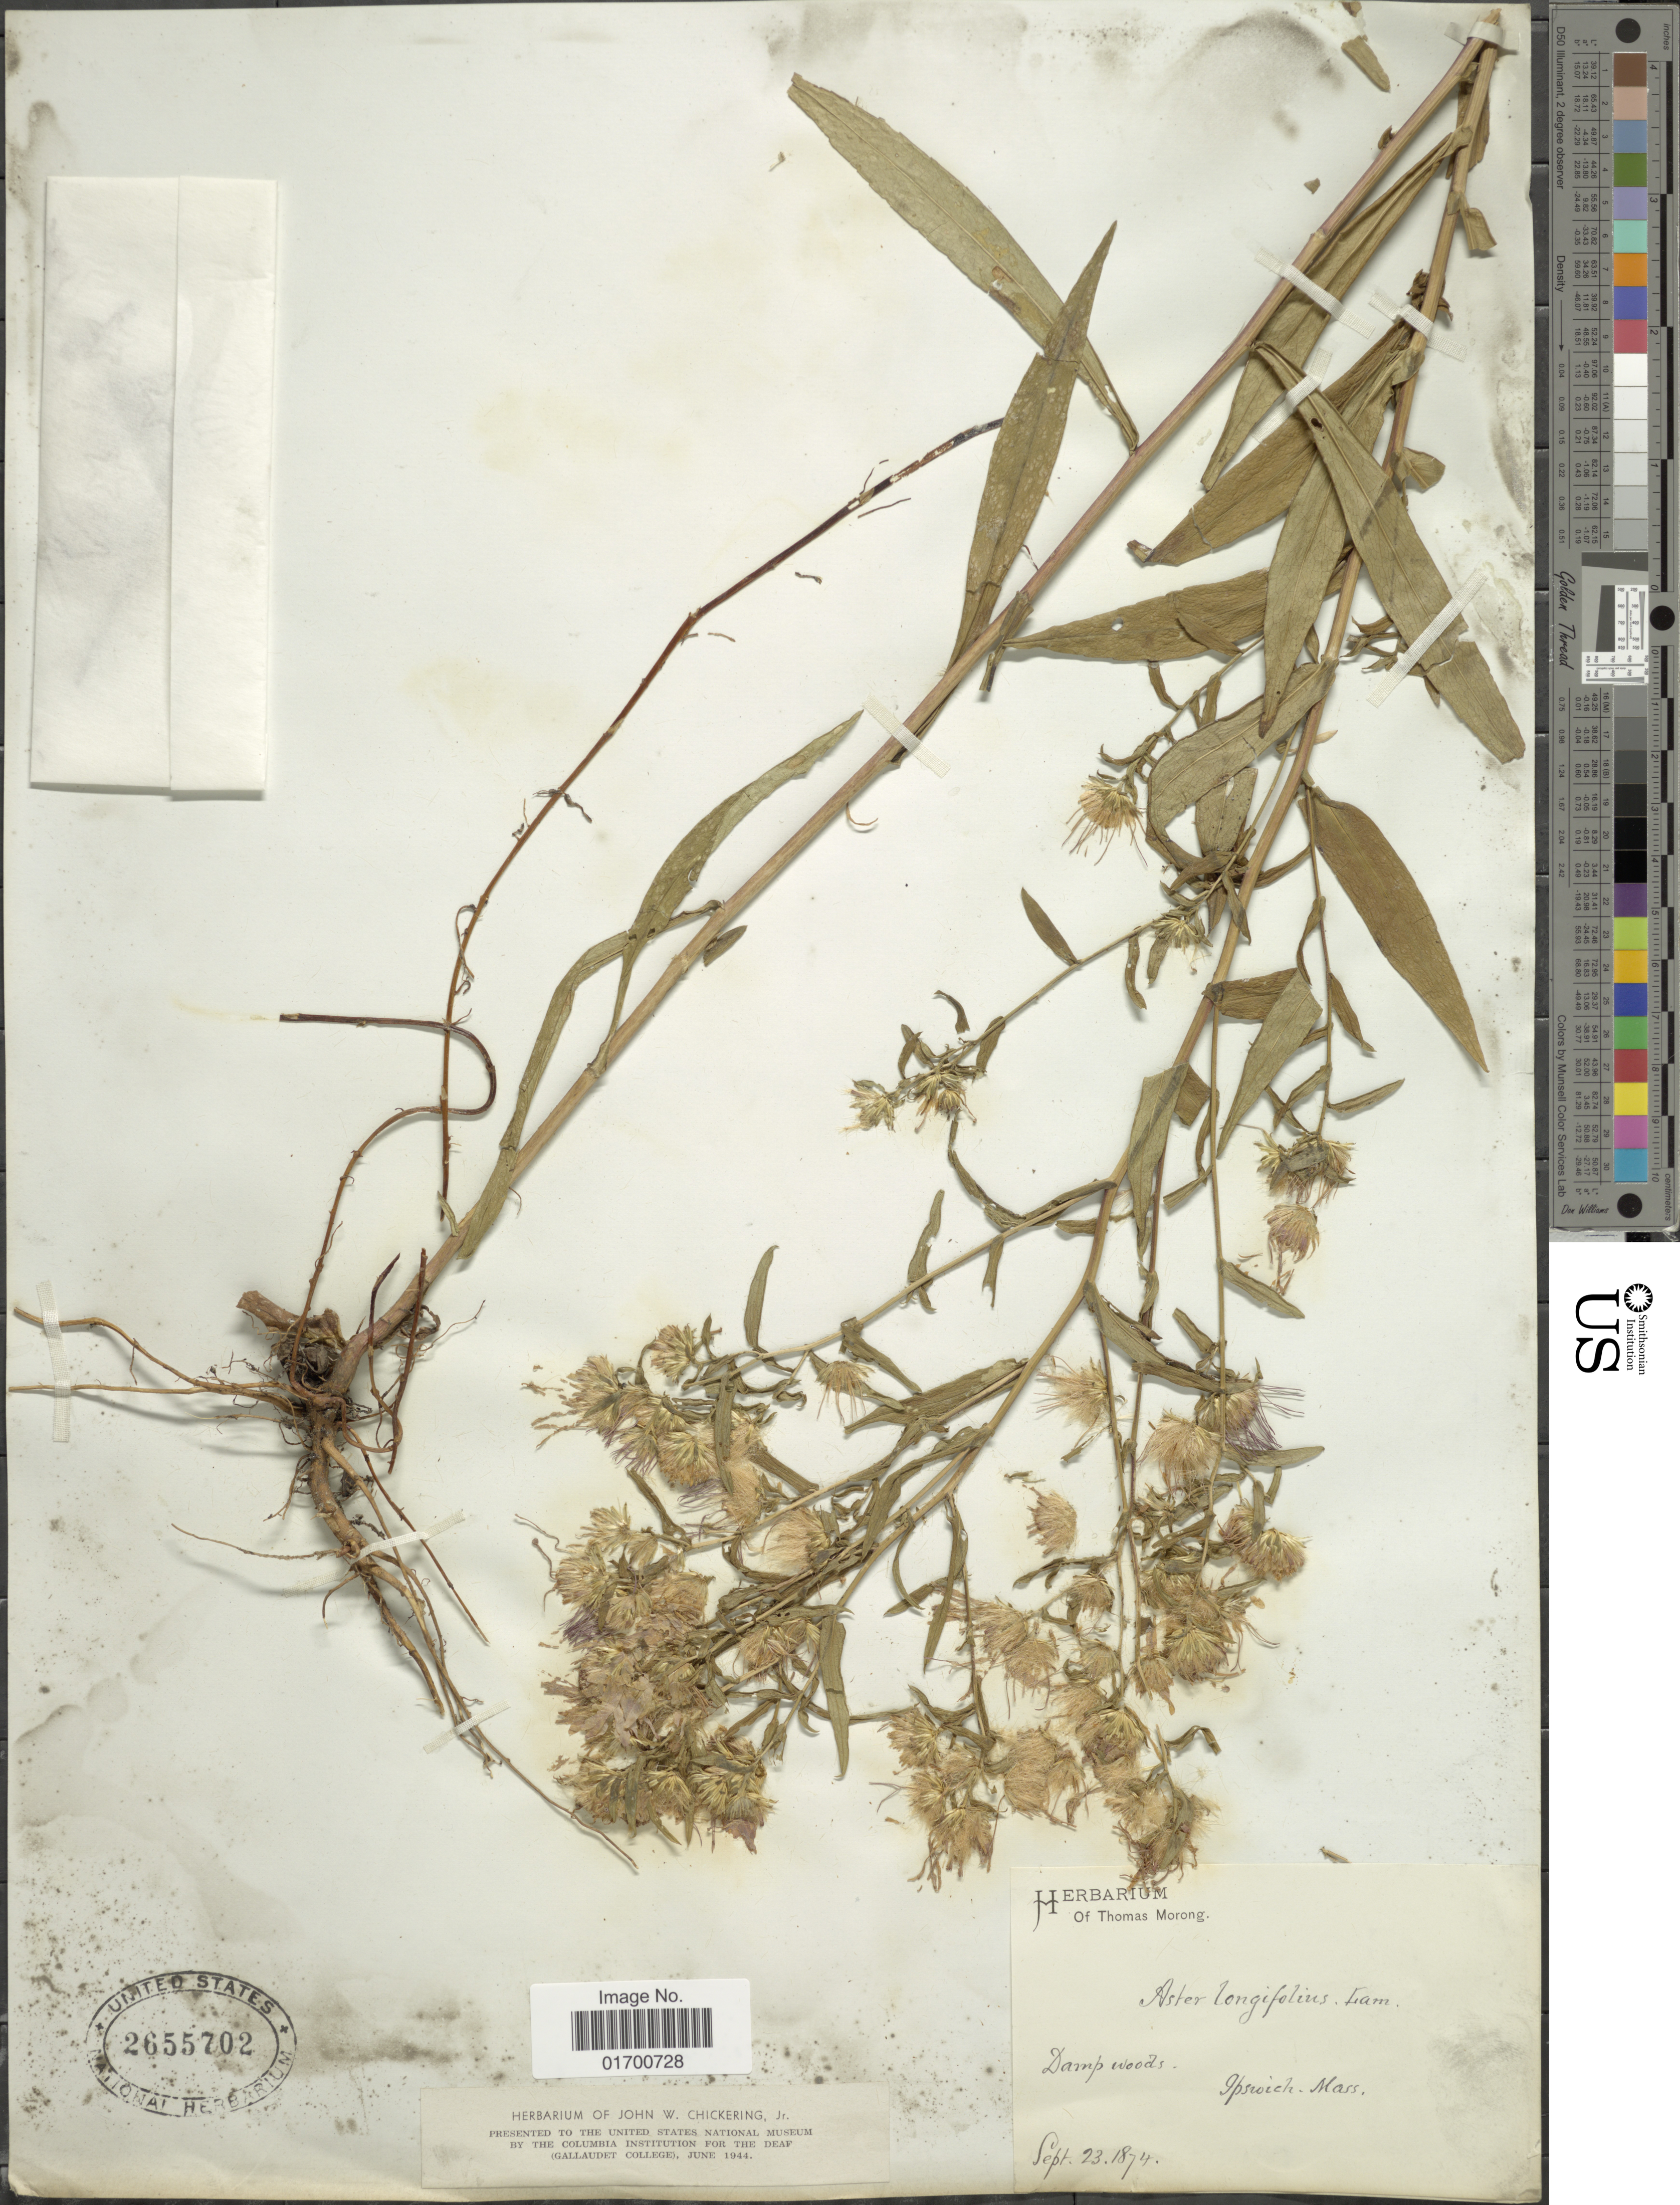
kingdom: Plantae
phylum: Tracheophyta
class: Magnoliopsida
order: Asterales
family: Asteraceae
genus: Symphyotrichum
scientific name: Symphyotrichum longifolium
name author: (Lam.) G.L. Nesom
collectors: ex Herb. T. Morong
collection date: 1874-09-23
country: United States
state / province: Massachusetts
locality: Ipswich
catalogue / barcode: US 26557002